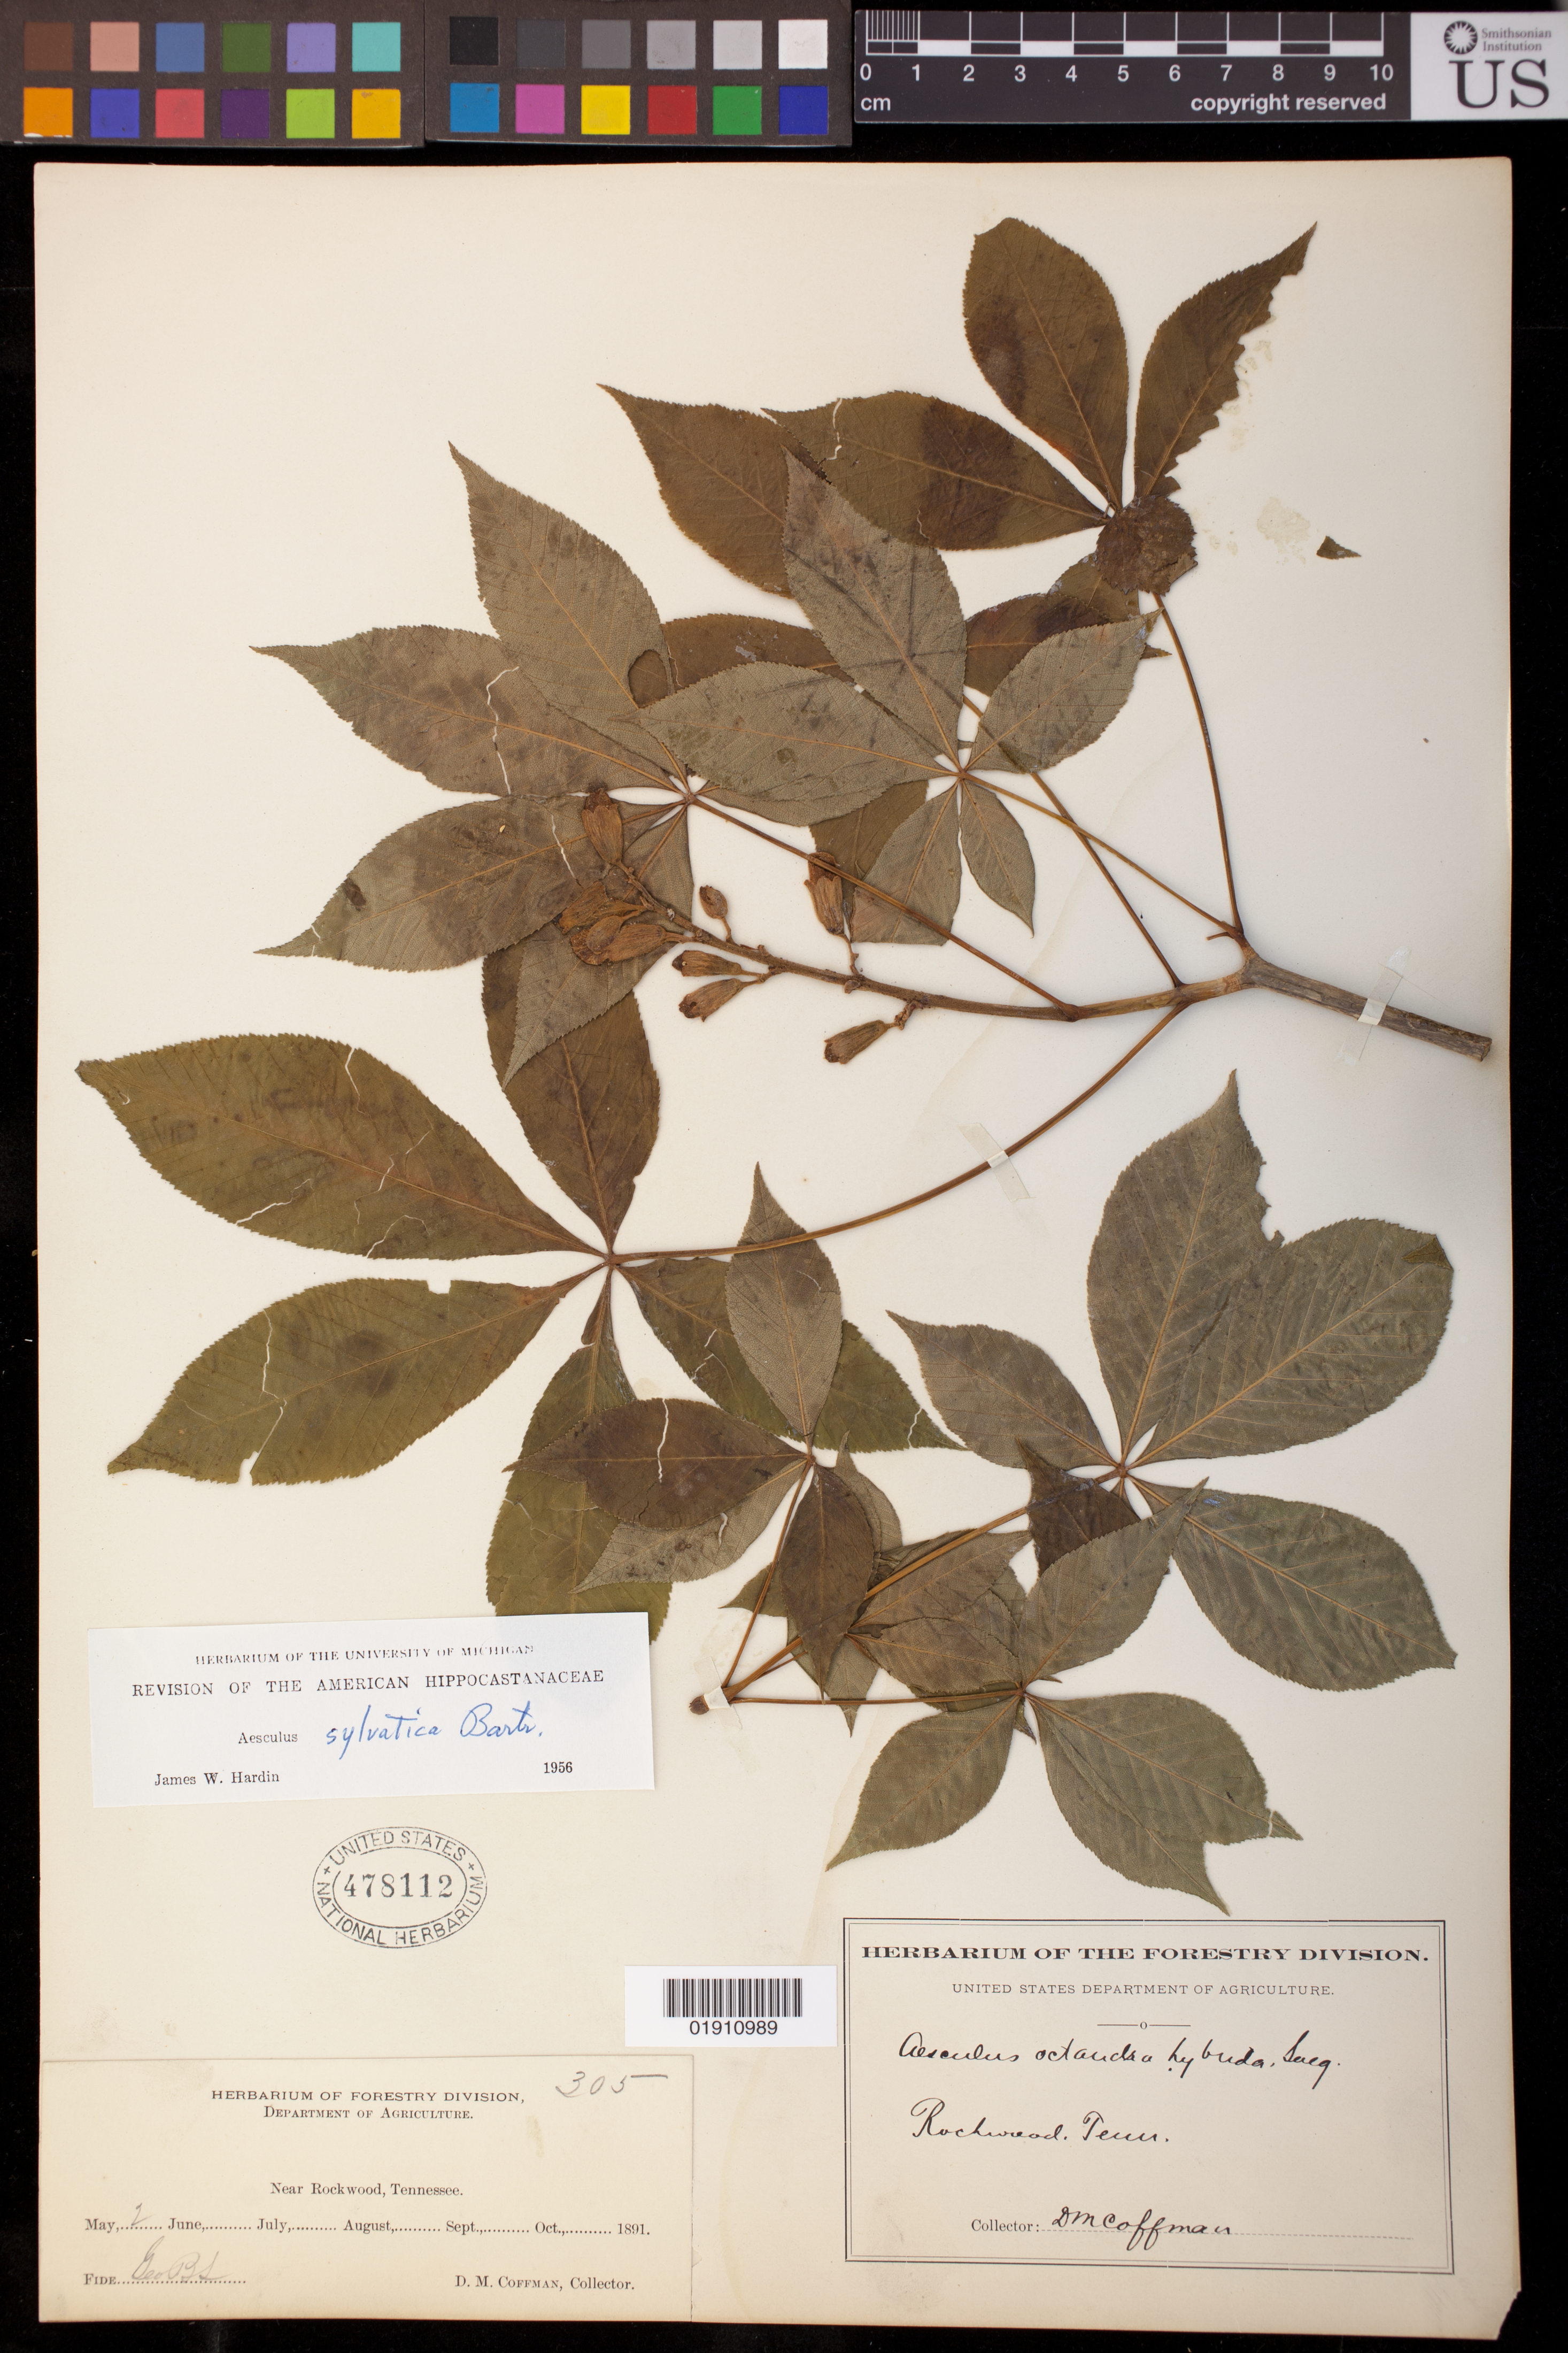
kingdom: Plantae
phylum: Tracheophyta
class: Magnoliopsida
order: Sapindales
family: Sapindaceae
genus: Aesculus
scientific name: Aesculus sylvatica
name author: W. Bartram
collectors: D. M. Coffman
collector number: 305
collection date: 1891-05-02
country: United States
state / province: Tennessee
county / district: Roane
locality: Near Rockwood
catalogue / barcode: US 478112